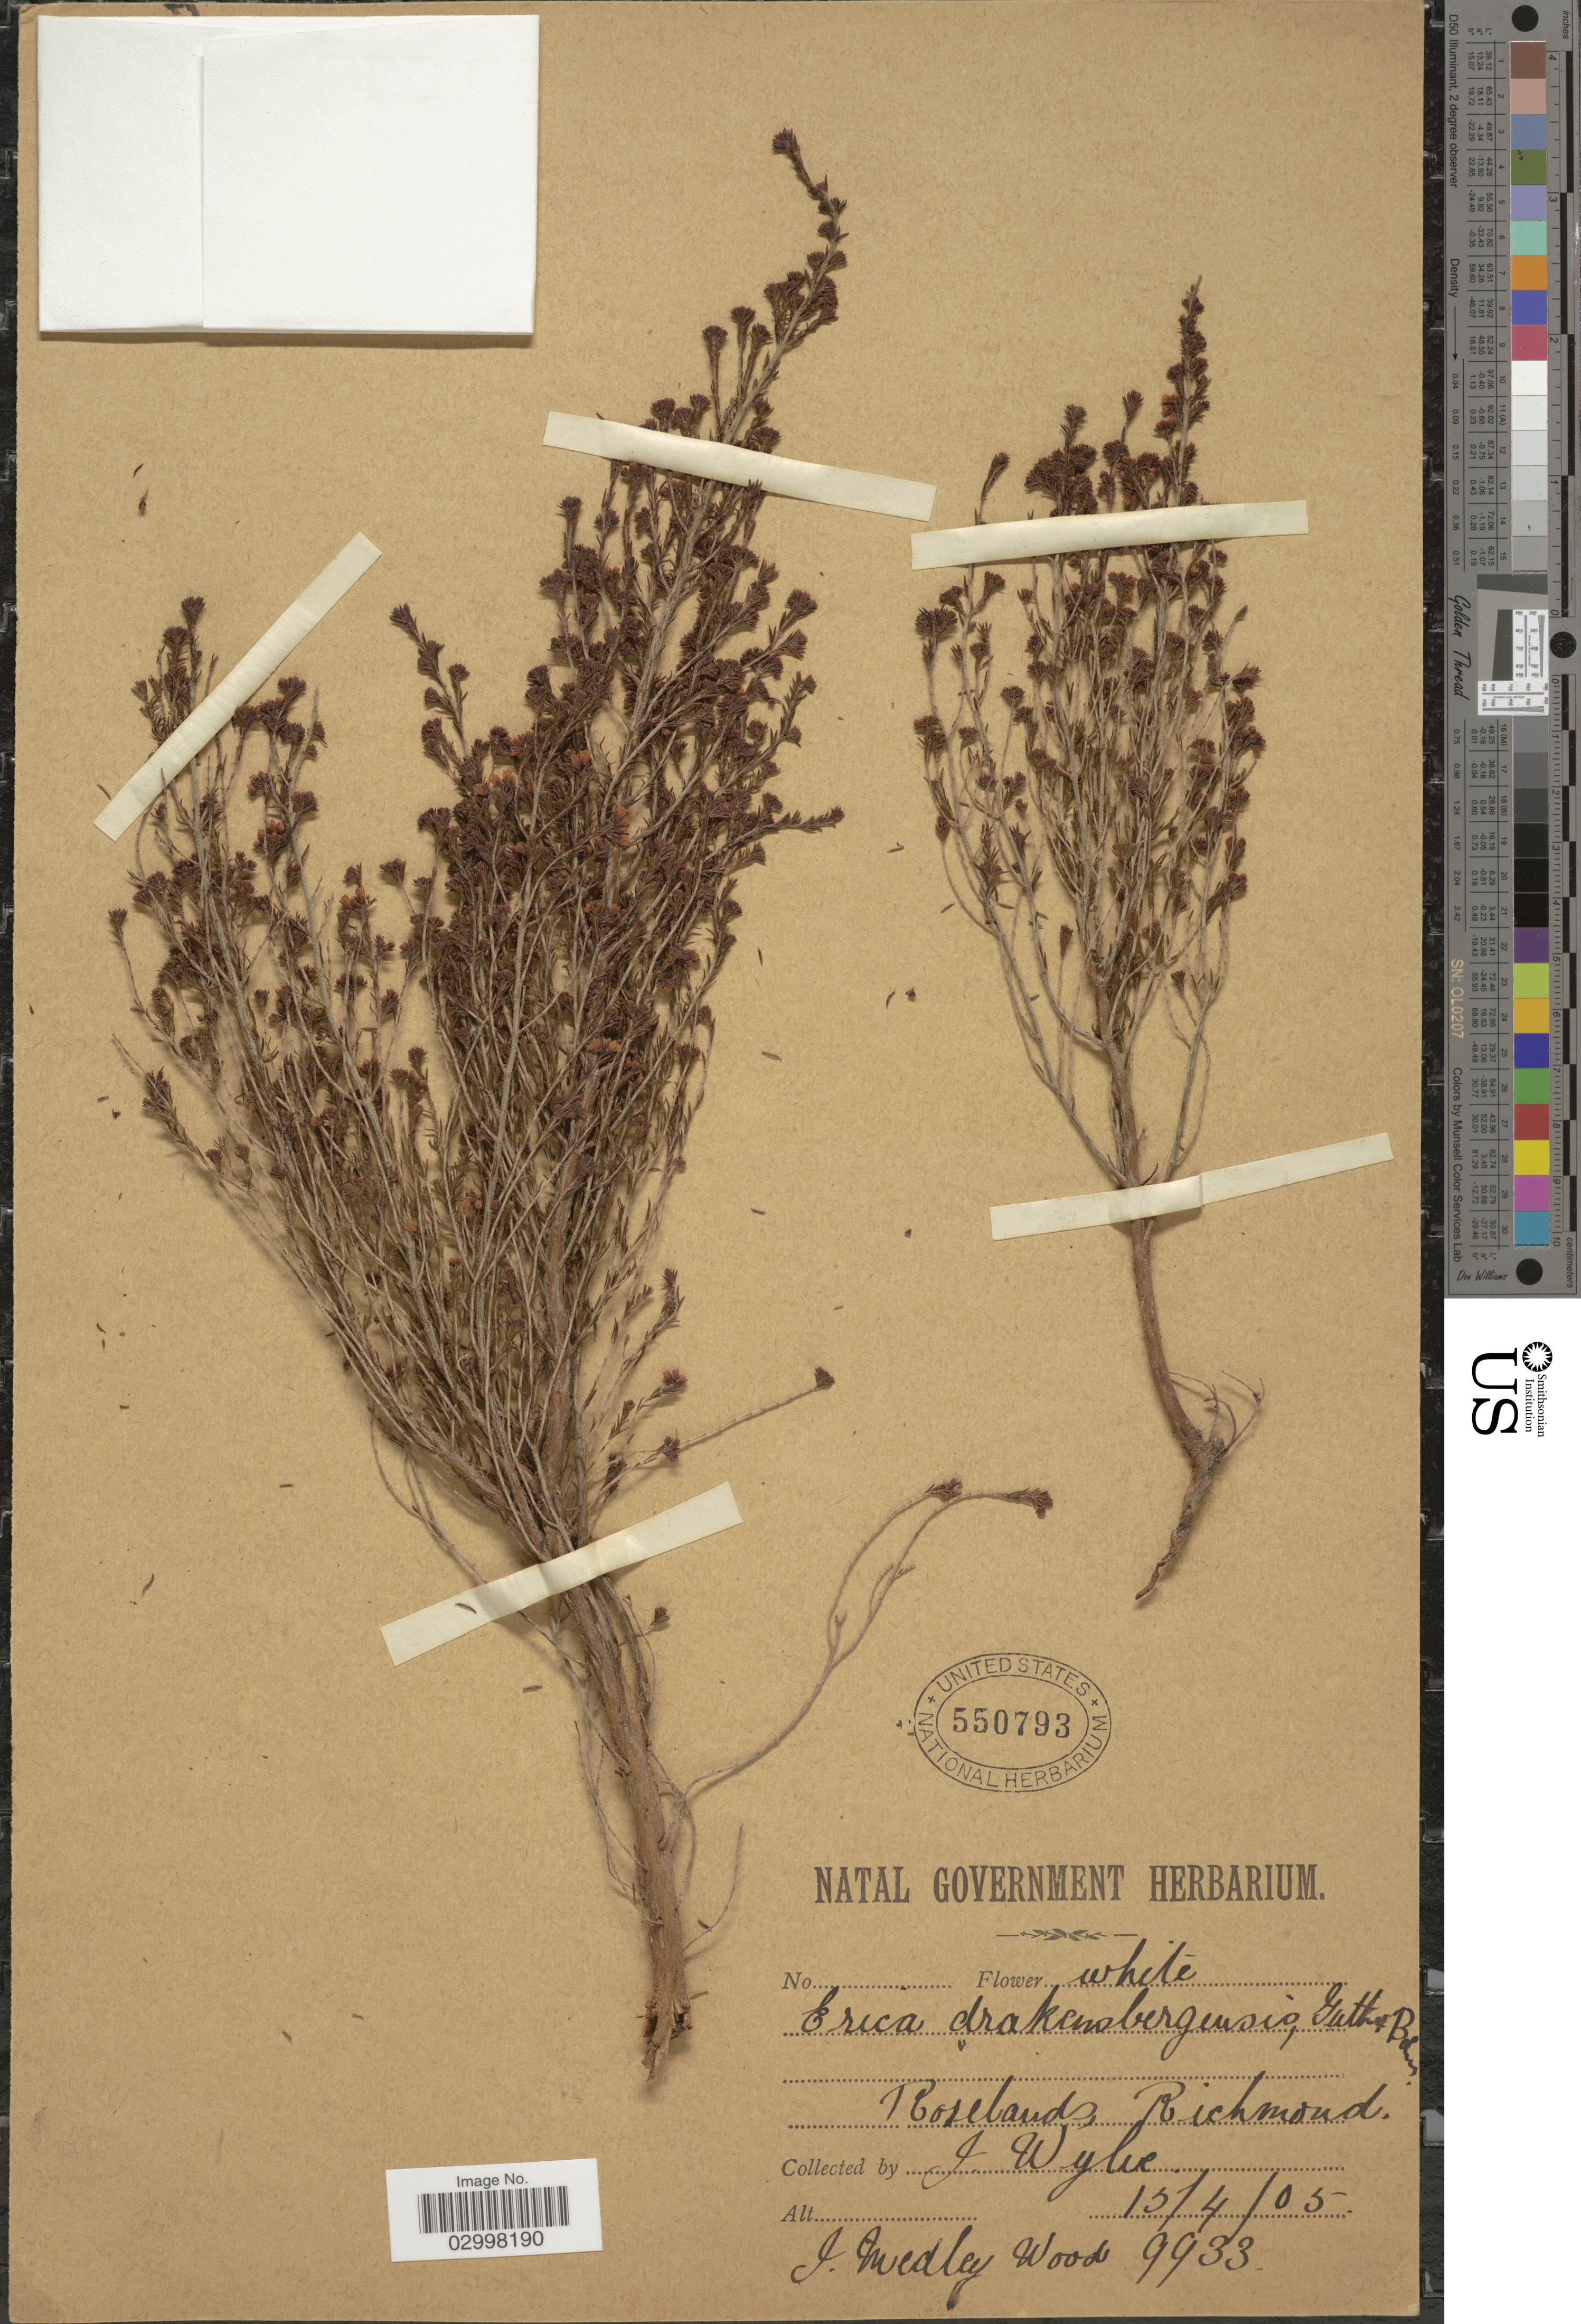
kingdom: Plantae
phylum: Tracheophyta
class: Magnoliopsida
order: Ericales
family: Ericaceae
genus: Erica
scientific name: Erica drakensbergensis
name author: Guthrie & Bolus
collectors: J. Wylie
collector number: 9933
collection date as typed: Transcribed d/m/y: 15/4/5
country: South Africa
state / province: KwaZulu-Natal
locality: Roselands, Richmond.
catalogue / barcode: US 550793